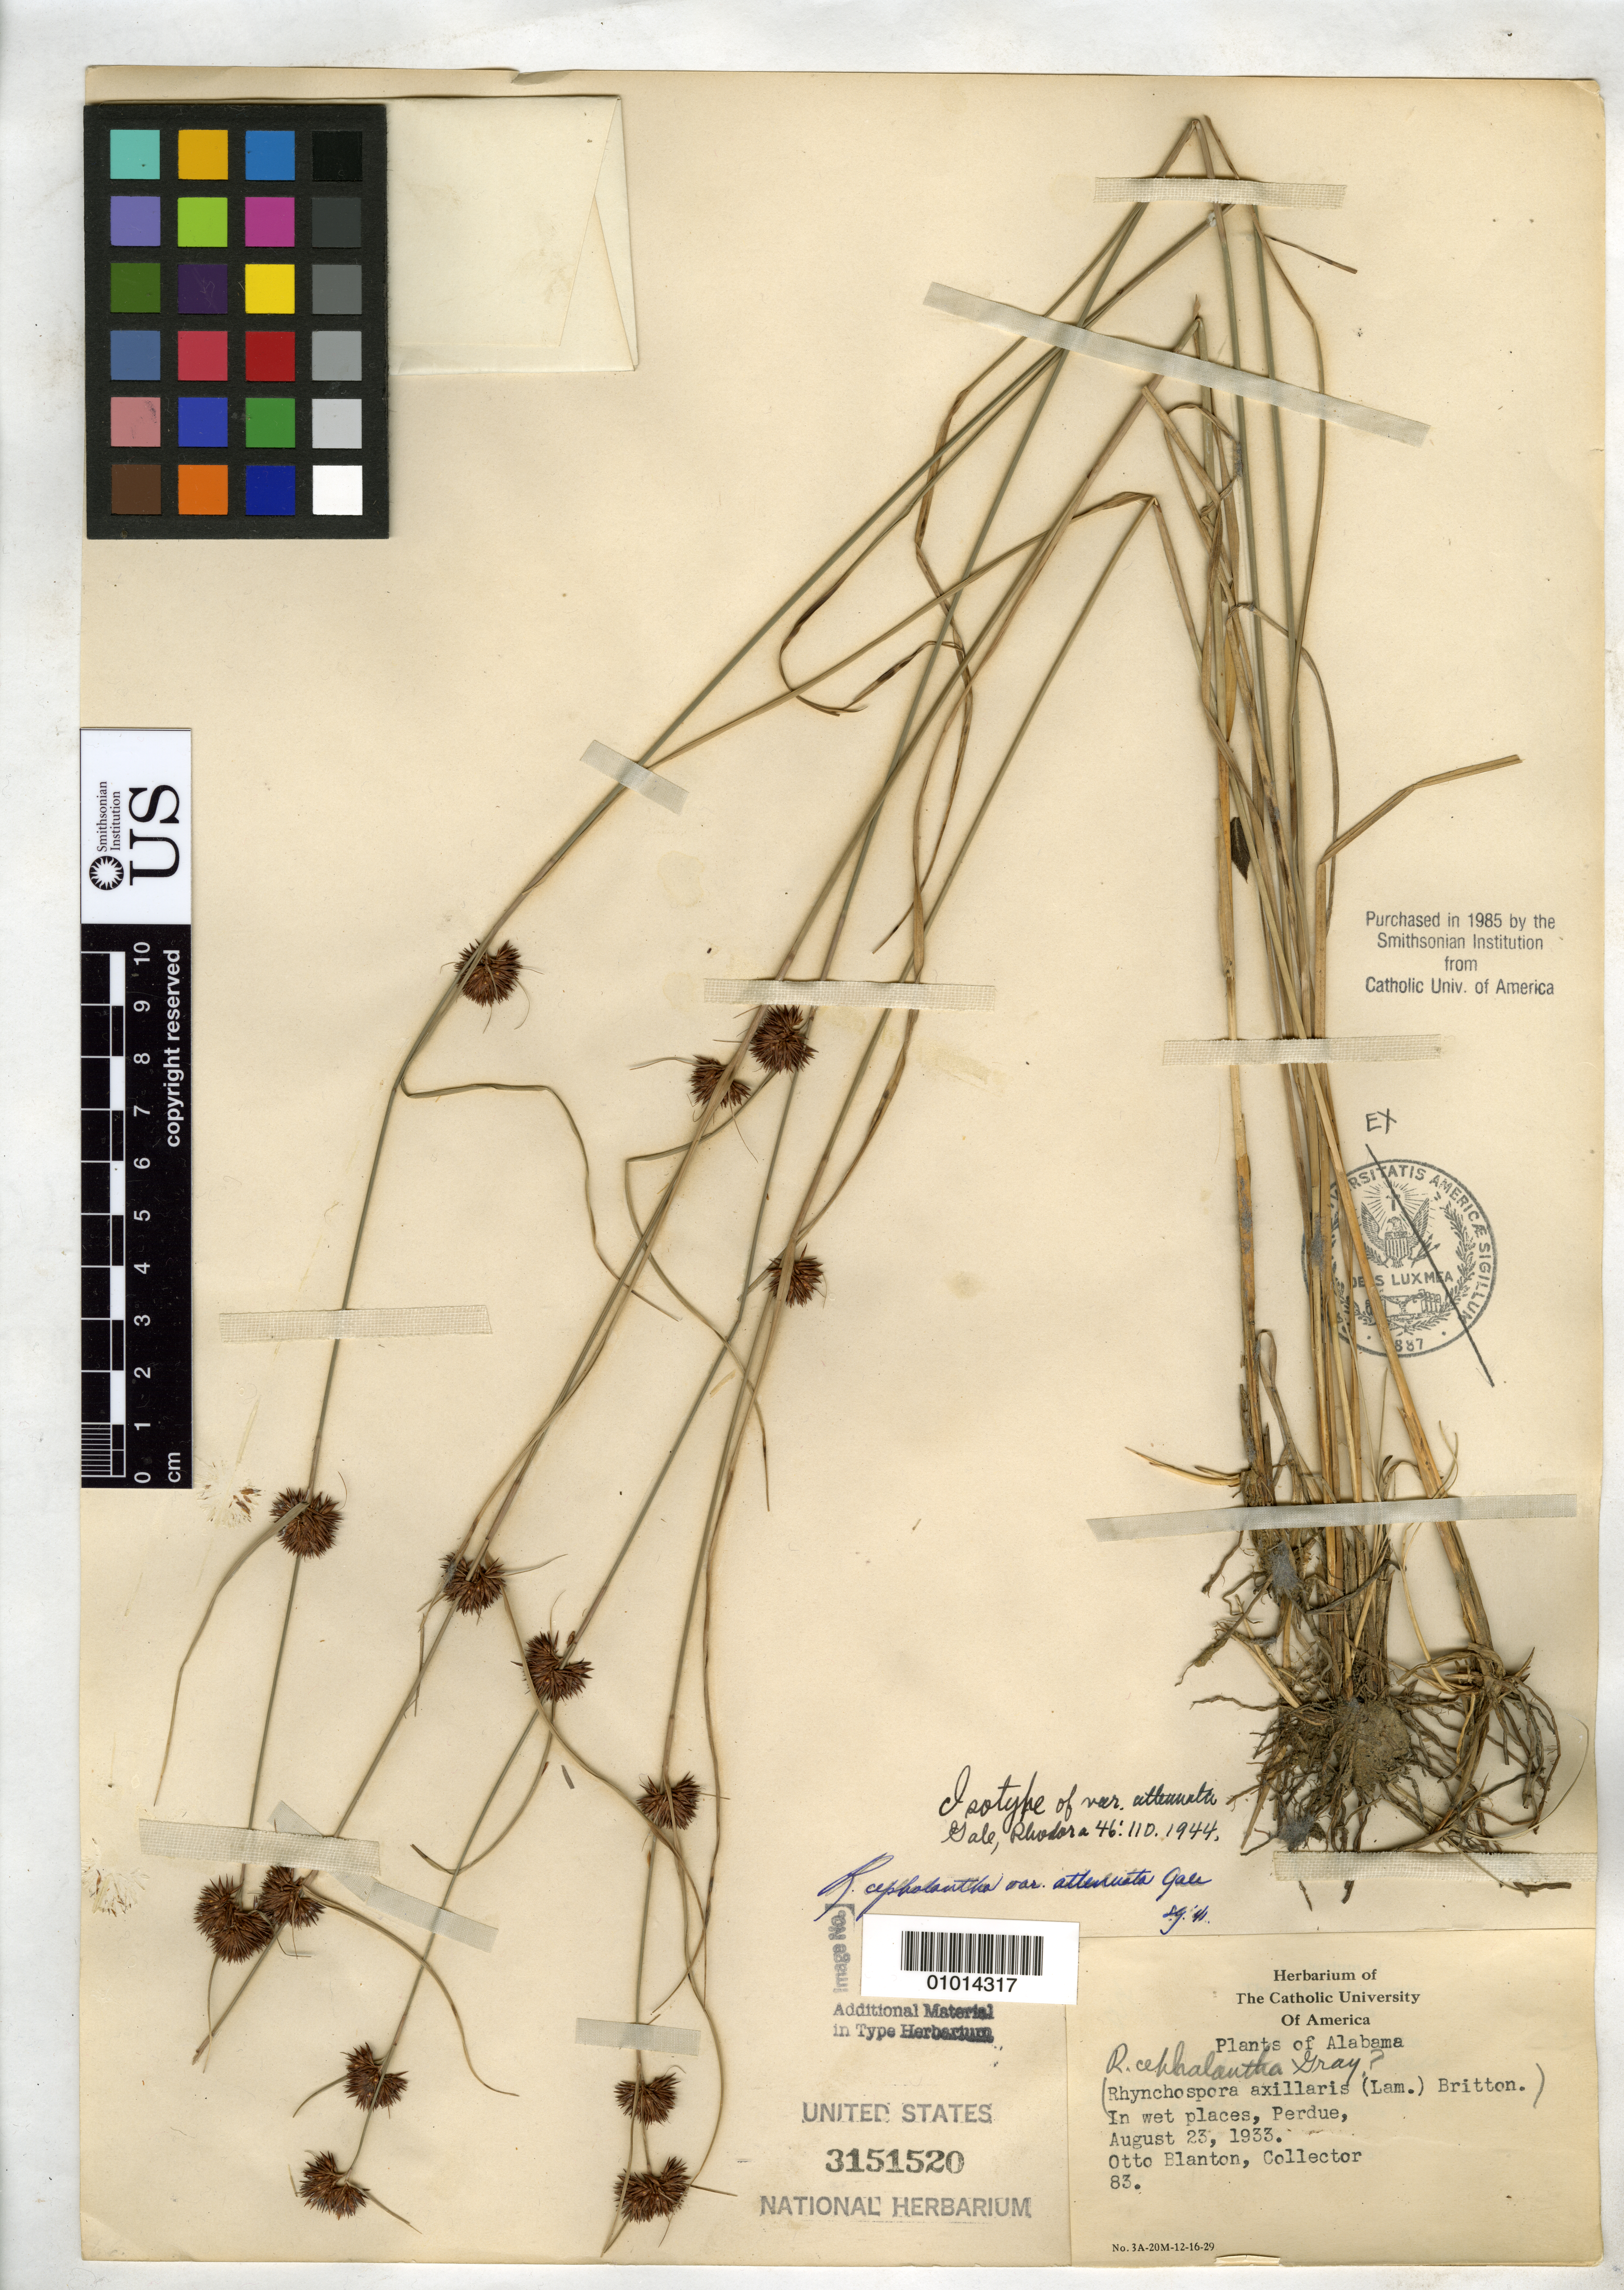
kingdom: Plantae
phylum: Tracheophyta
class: Liliopsida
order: Poales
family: Cyperaceae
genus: Rhynchospora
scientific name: Rhynchospora cephalantha var. attenuata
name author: Gale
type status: Isotype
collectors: O. Blanton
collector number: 83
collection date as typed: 23 Aug 1933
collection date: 1933-08-23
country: United States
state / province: Alabama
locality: Perdue.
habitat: In wet places.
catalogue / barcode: US 3151520